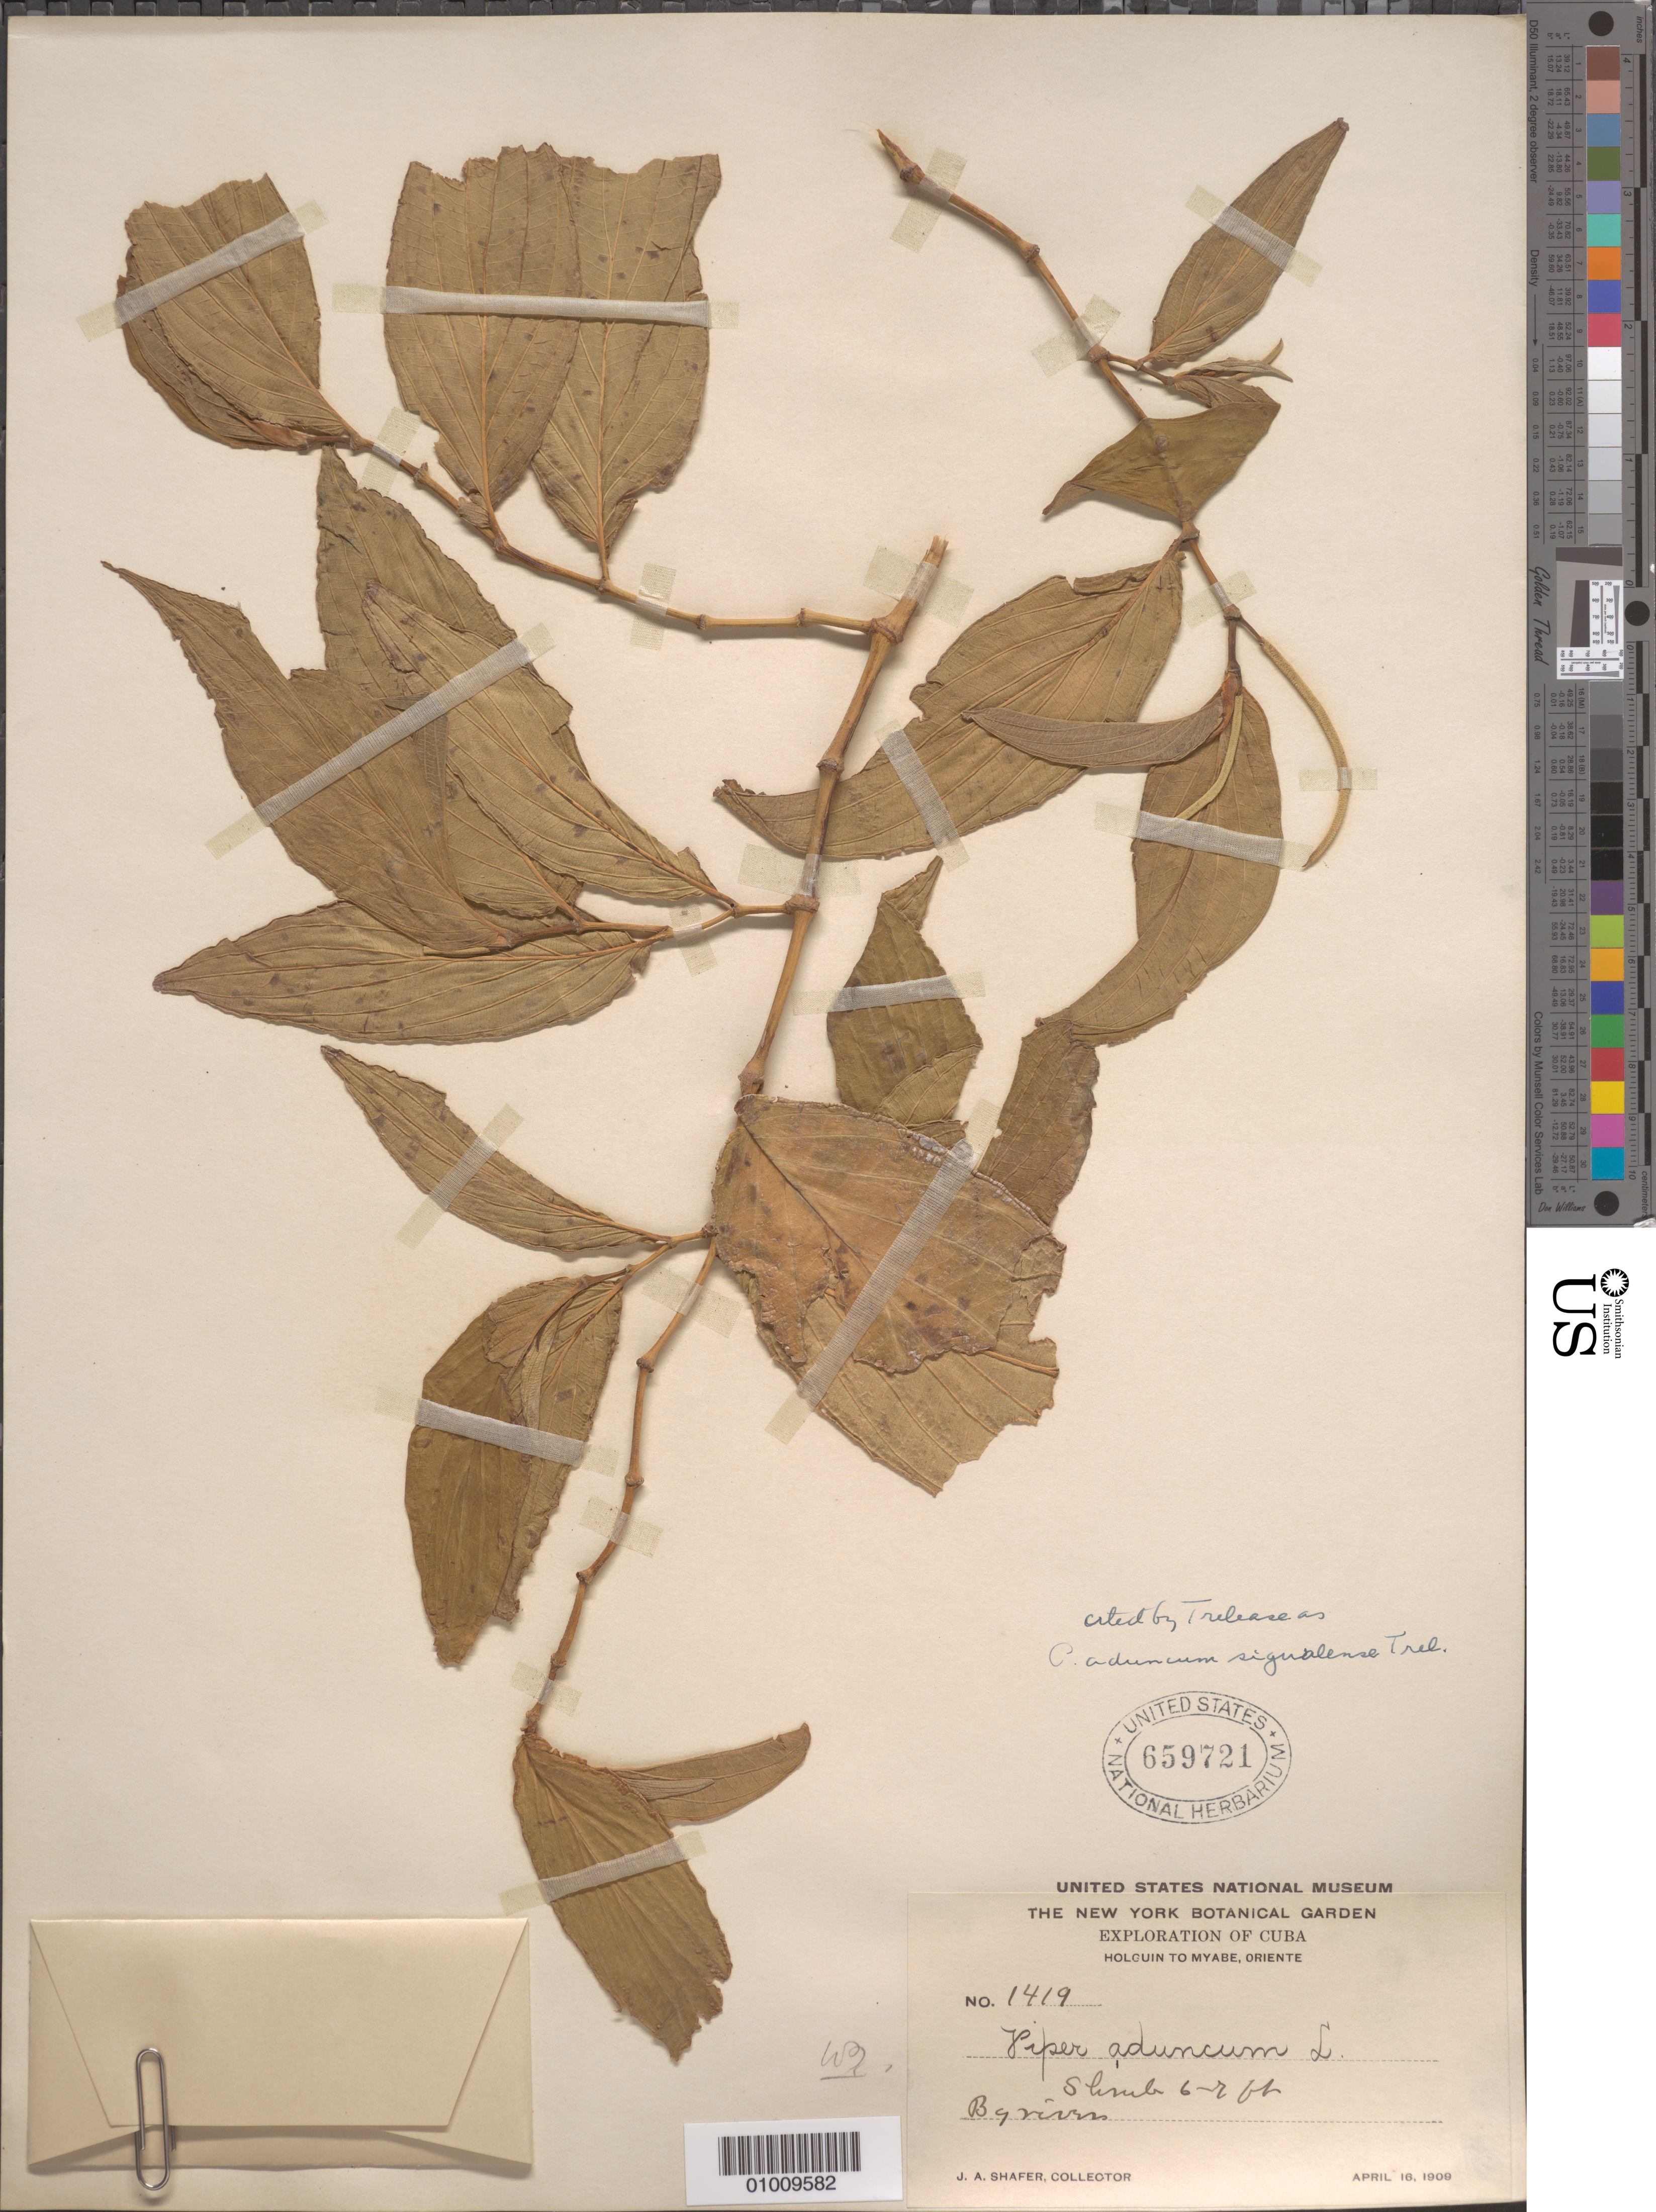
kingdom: Plantae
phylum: Tracheophyta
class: Magnoliopsida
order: Piperales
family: Piperaceae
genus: Piper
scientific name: Piper aduncum var. aduncum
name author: L.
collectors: J. A. Shafer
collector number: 1419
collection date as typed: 16 Apr 1909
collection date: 1909-04-16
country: Cuba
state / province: Oriente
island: Cuba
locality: Holguin to Myabe, Oriente;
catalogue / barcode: US 659721